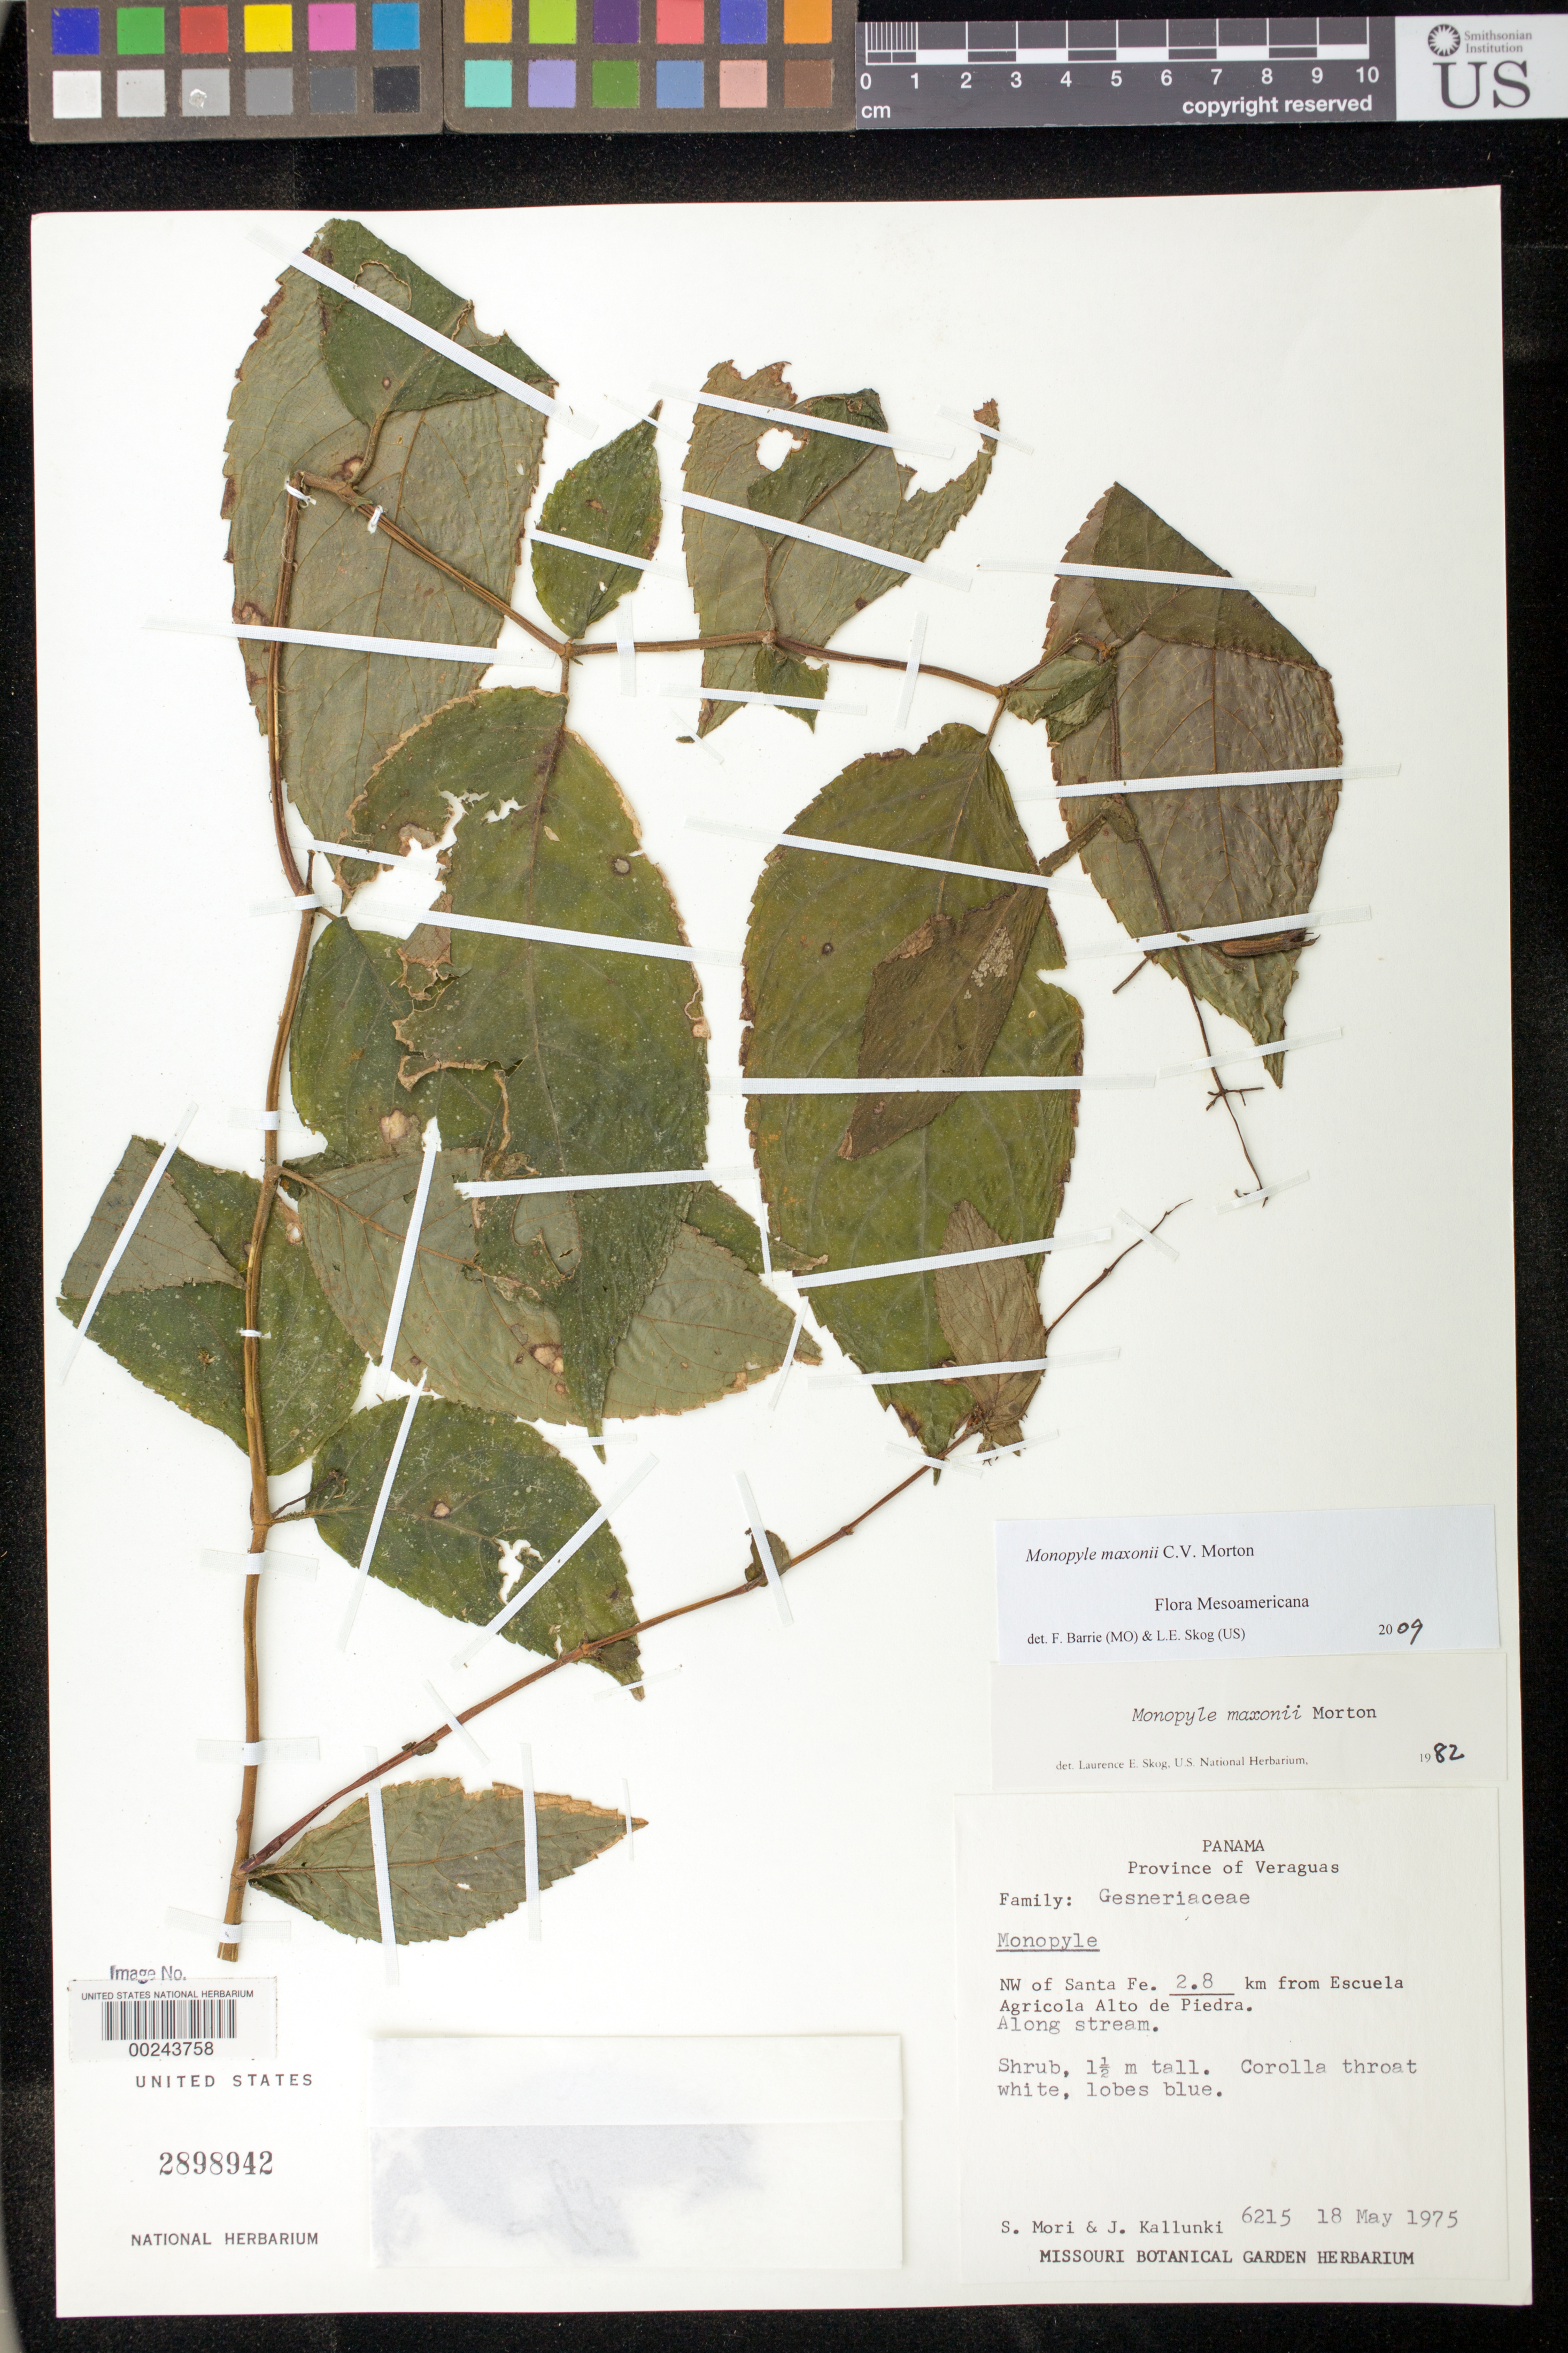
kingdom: Plantae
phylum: Tracheophyta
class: Magnoliopsida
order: Lamiales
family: Gesneriaceae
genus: Monopyle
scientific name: Monopyle maxonii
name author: C.V. Morton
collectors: S. Mori & J. Kallunki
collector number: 6215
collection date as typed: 18 May 1975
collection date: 1975-05-18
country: Panama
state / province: Veraguas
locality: NW of Santa Fe, 2.8 km from Escuela Agricola Alto de Piedra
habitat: Along stream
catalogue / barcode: US 2898942